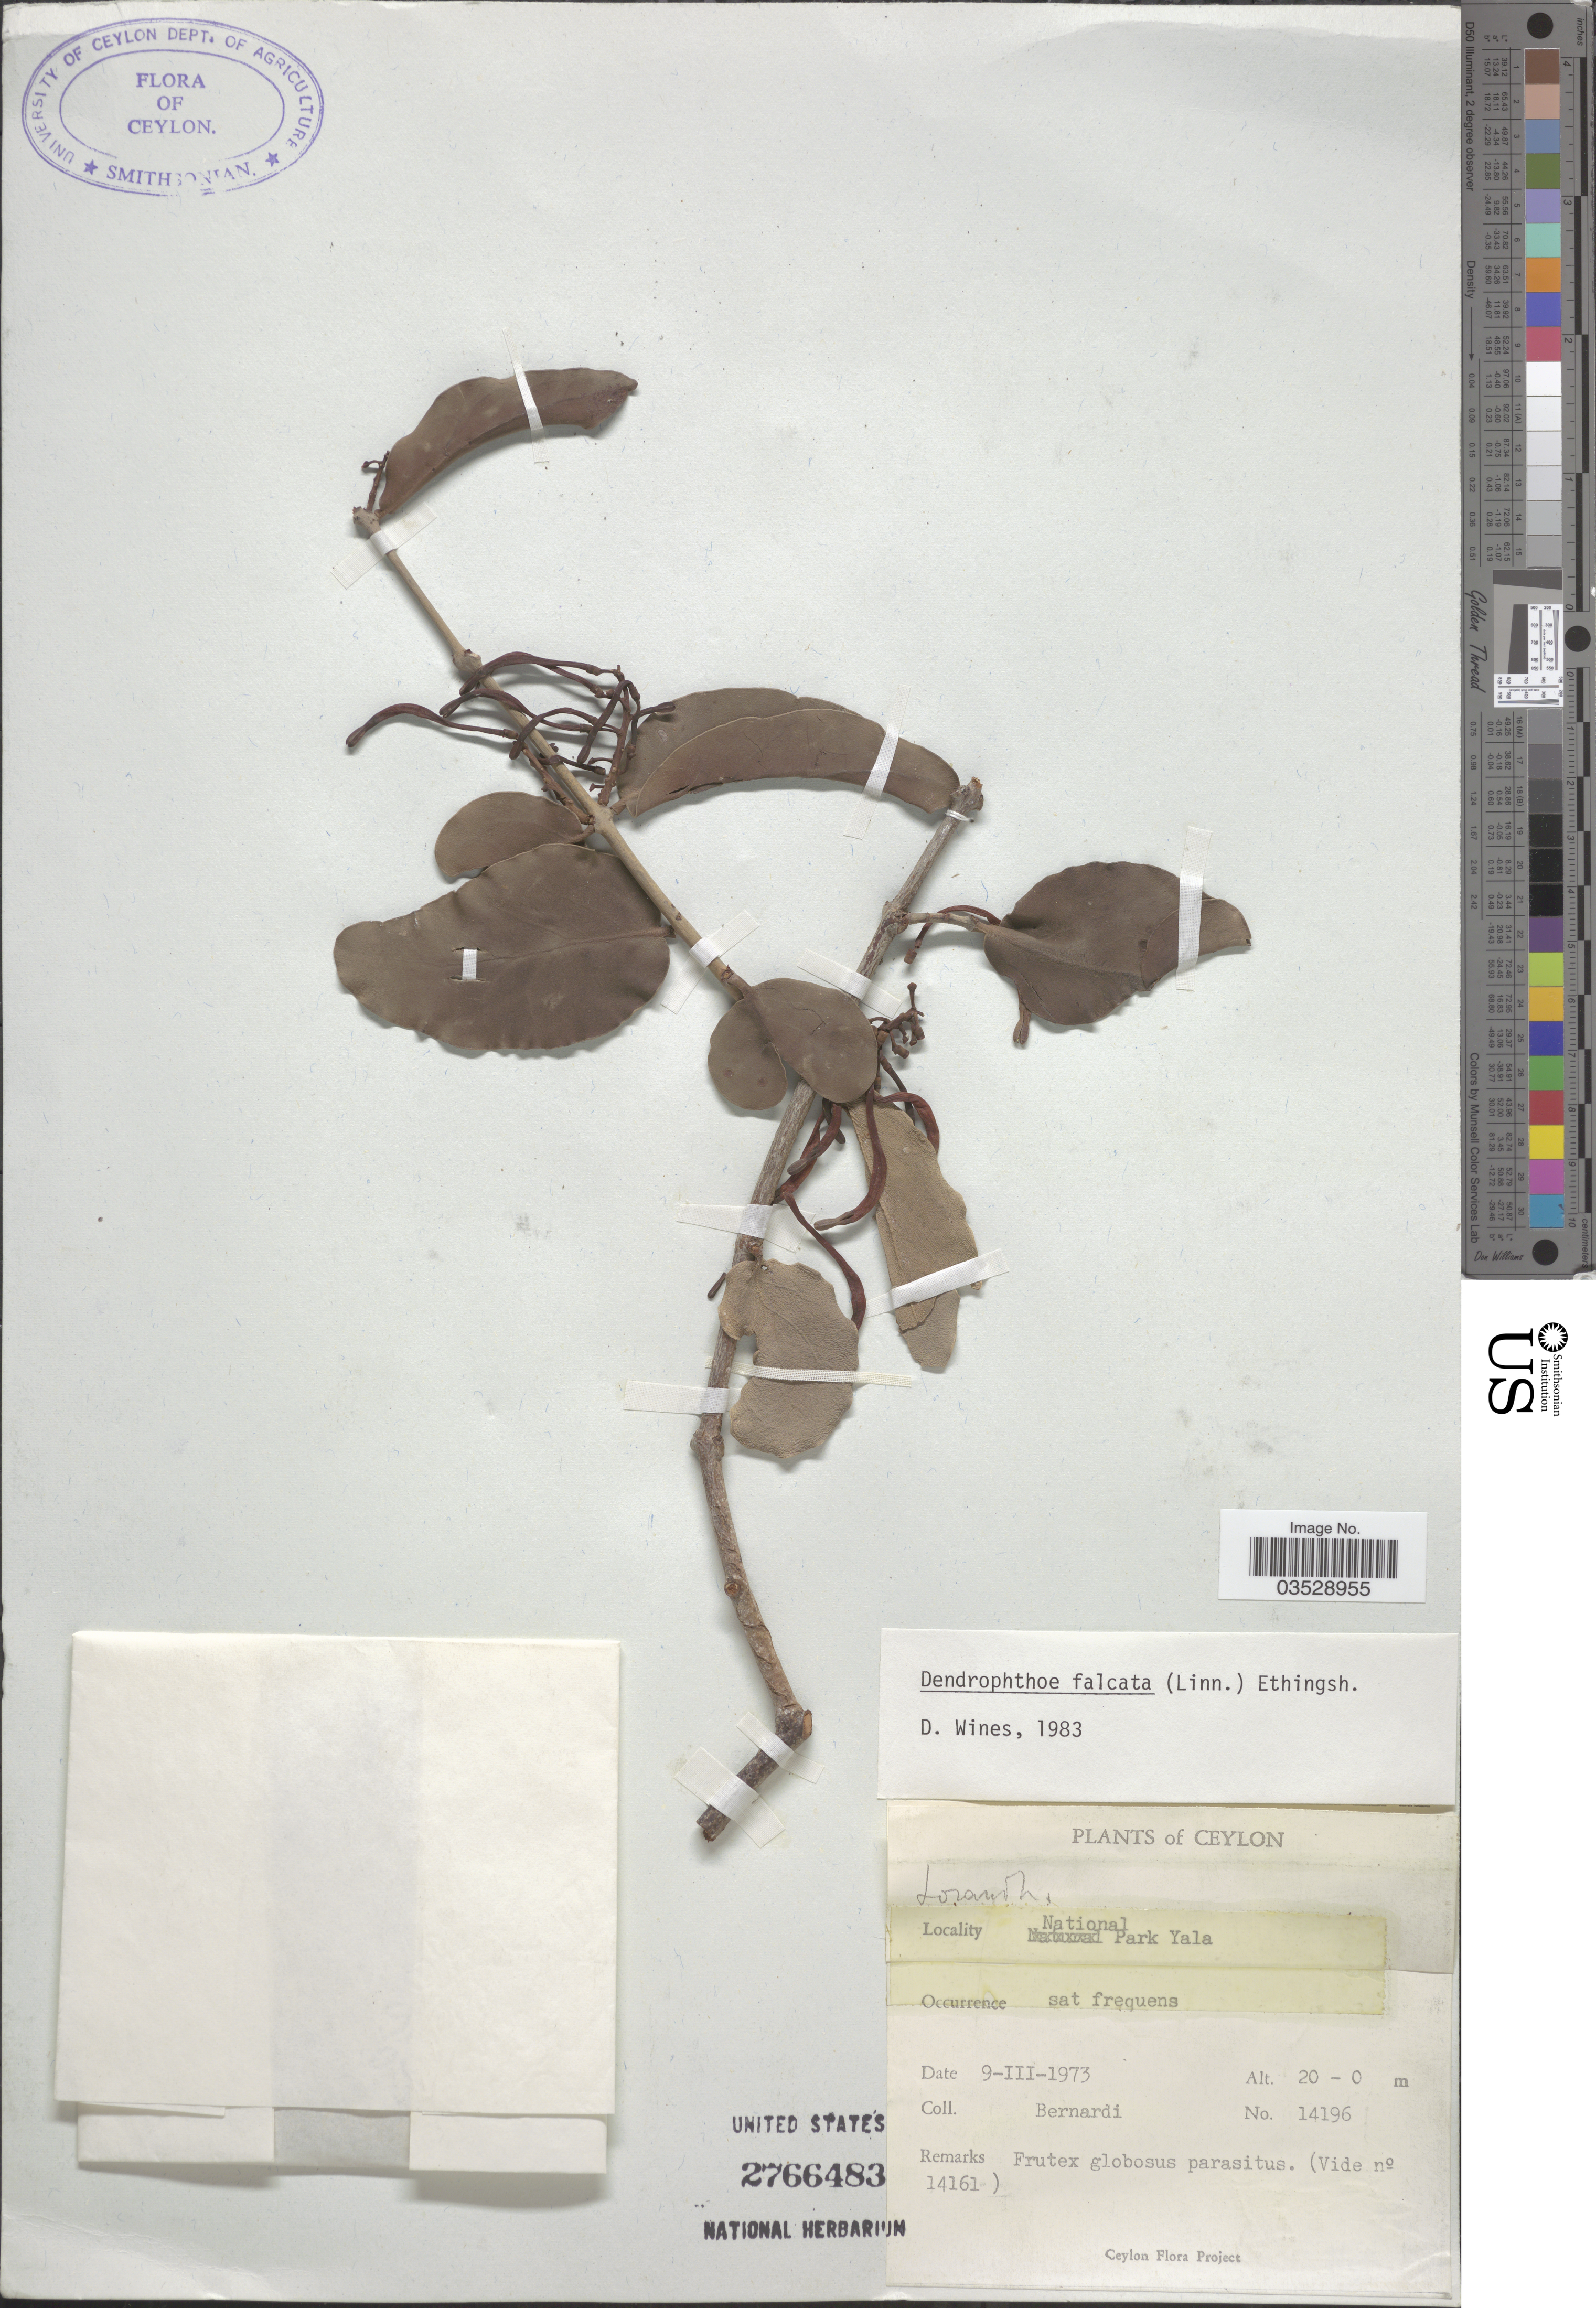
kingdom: Plantae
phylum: Tracheophyta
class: Magnoliopsida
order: Santalales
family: Loranthaceae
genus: Dendrophthoe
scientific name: Dendrophthoe falcata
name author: (L. f.) Ettingsh.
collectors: Bernardi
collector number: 14196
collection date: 1973-03-09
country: Sri Lanka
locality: Ceylon. National Park Yala.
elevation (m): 0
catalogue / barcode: US 2766483